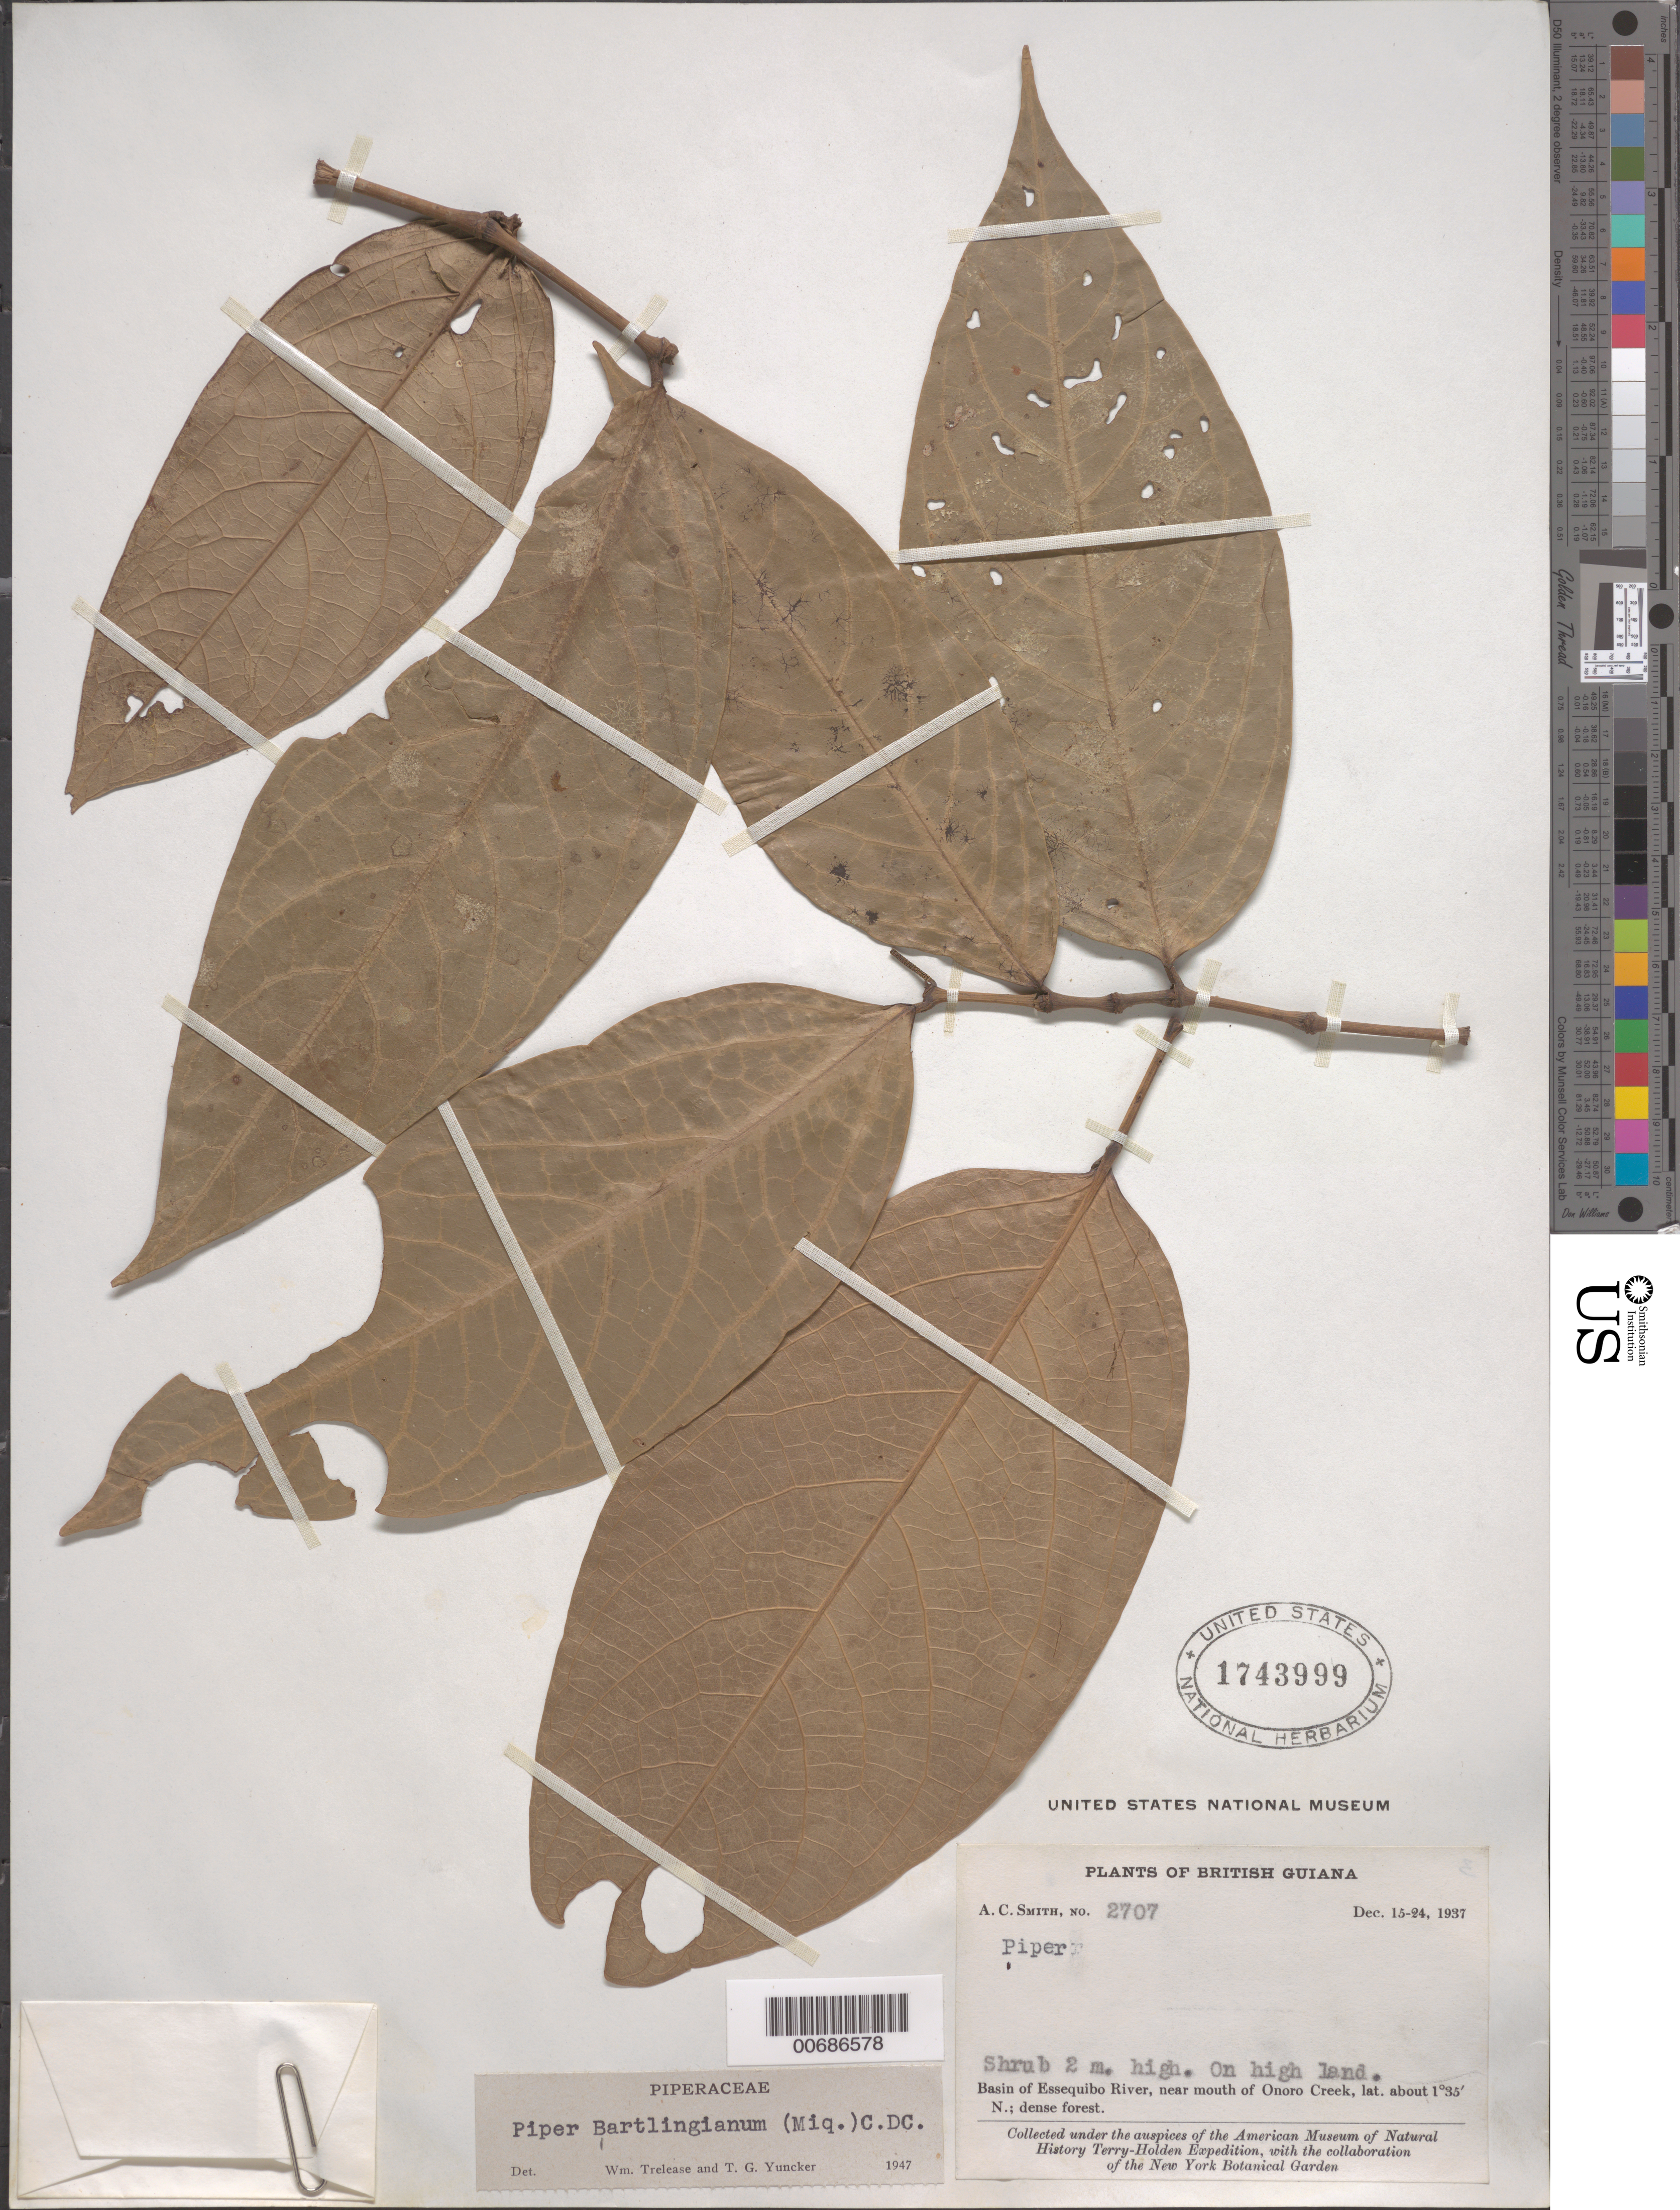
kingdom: Plantae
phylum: Tracheophyta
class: Magnoliopsida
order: Piperales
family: Piperaceae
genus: Piper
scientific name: Piper bartlingianum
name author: (Miq.) C. DC.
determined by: Trelease, W.; Yuncker, T. G.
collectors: A. C. Smith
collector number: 2701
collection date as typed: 15-Dec-37 to 24-Dec-37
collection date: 1937-12-15/1937-12-24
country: Guyana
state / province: U. Takutu-U. Essequibo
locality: Onoro Creek (near mouth), Essequibo River basin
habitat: Dense forest, on high land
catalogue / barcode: US 1743999